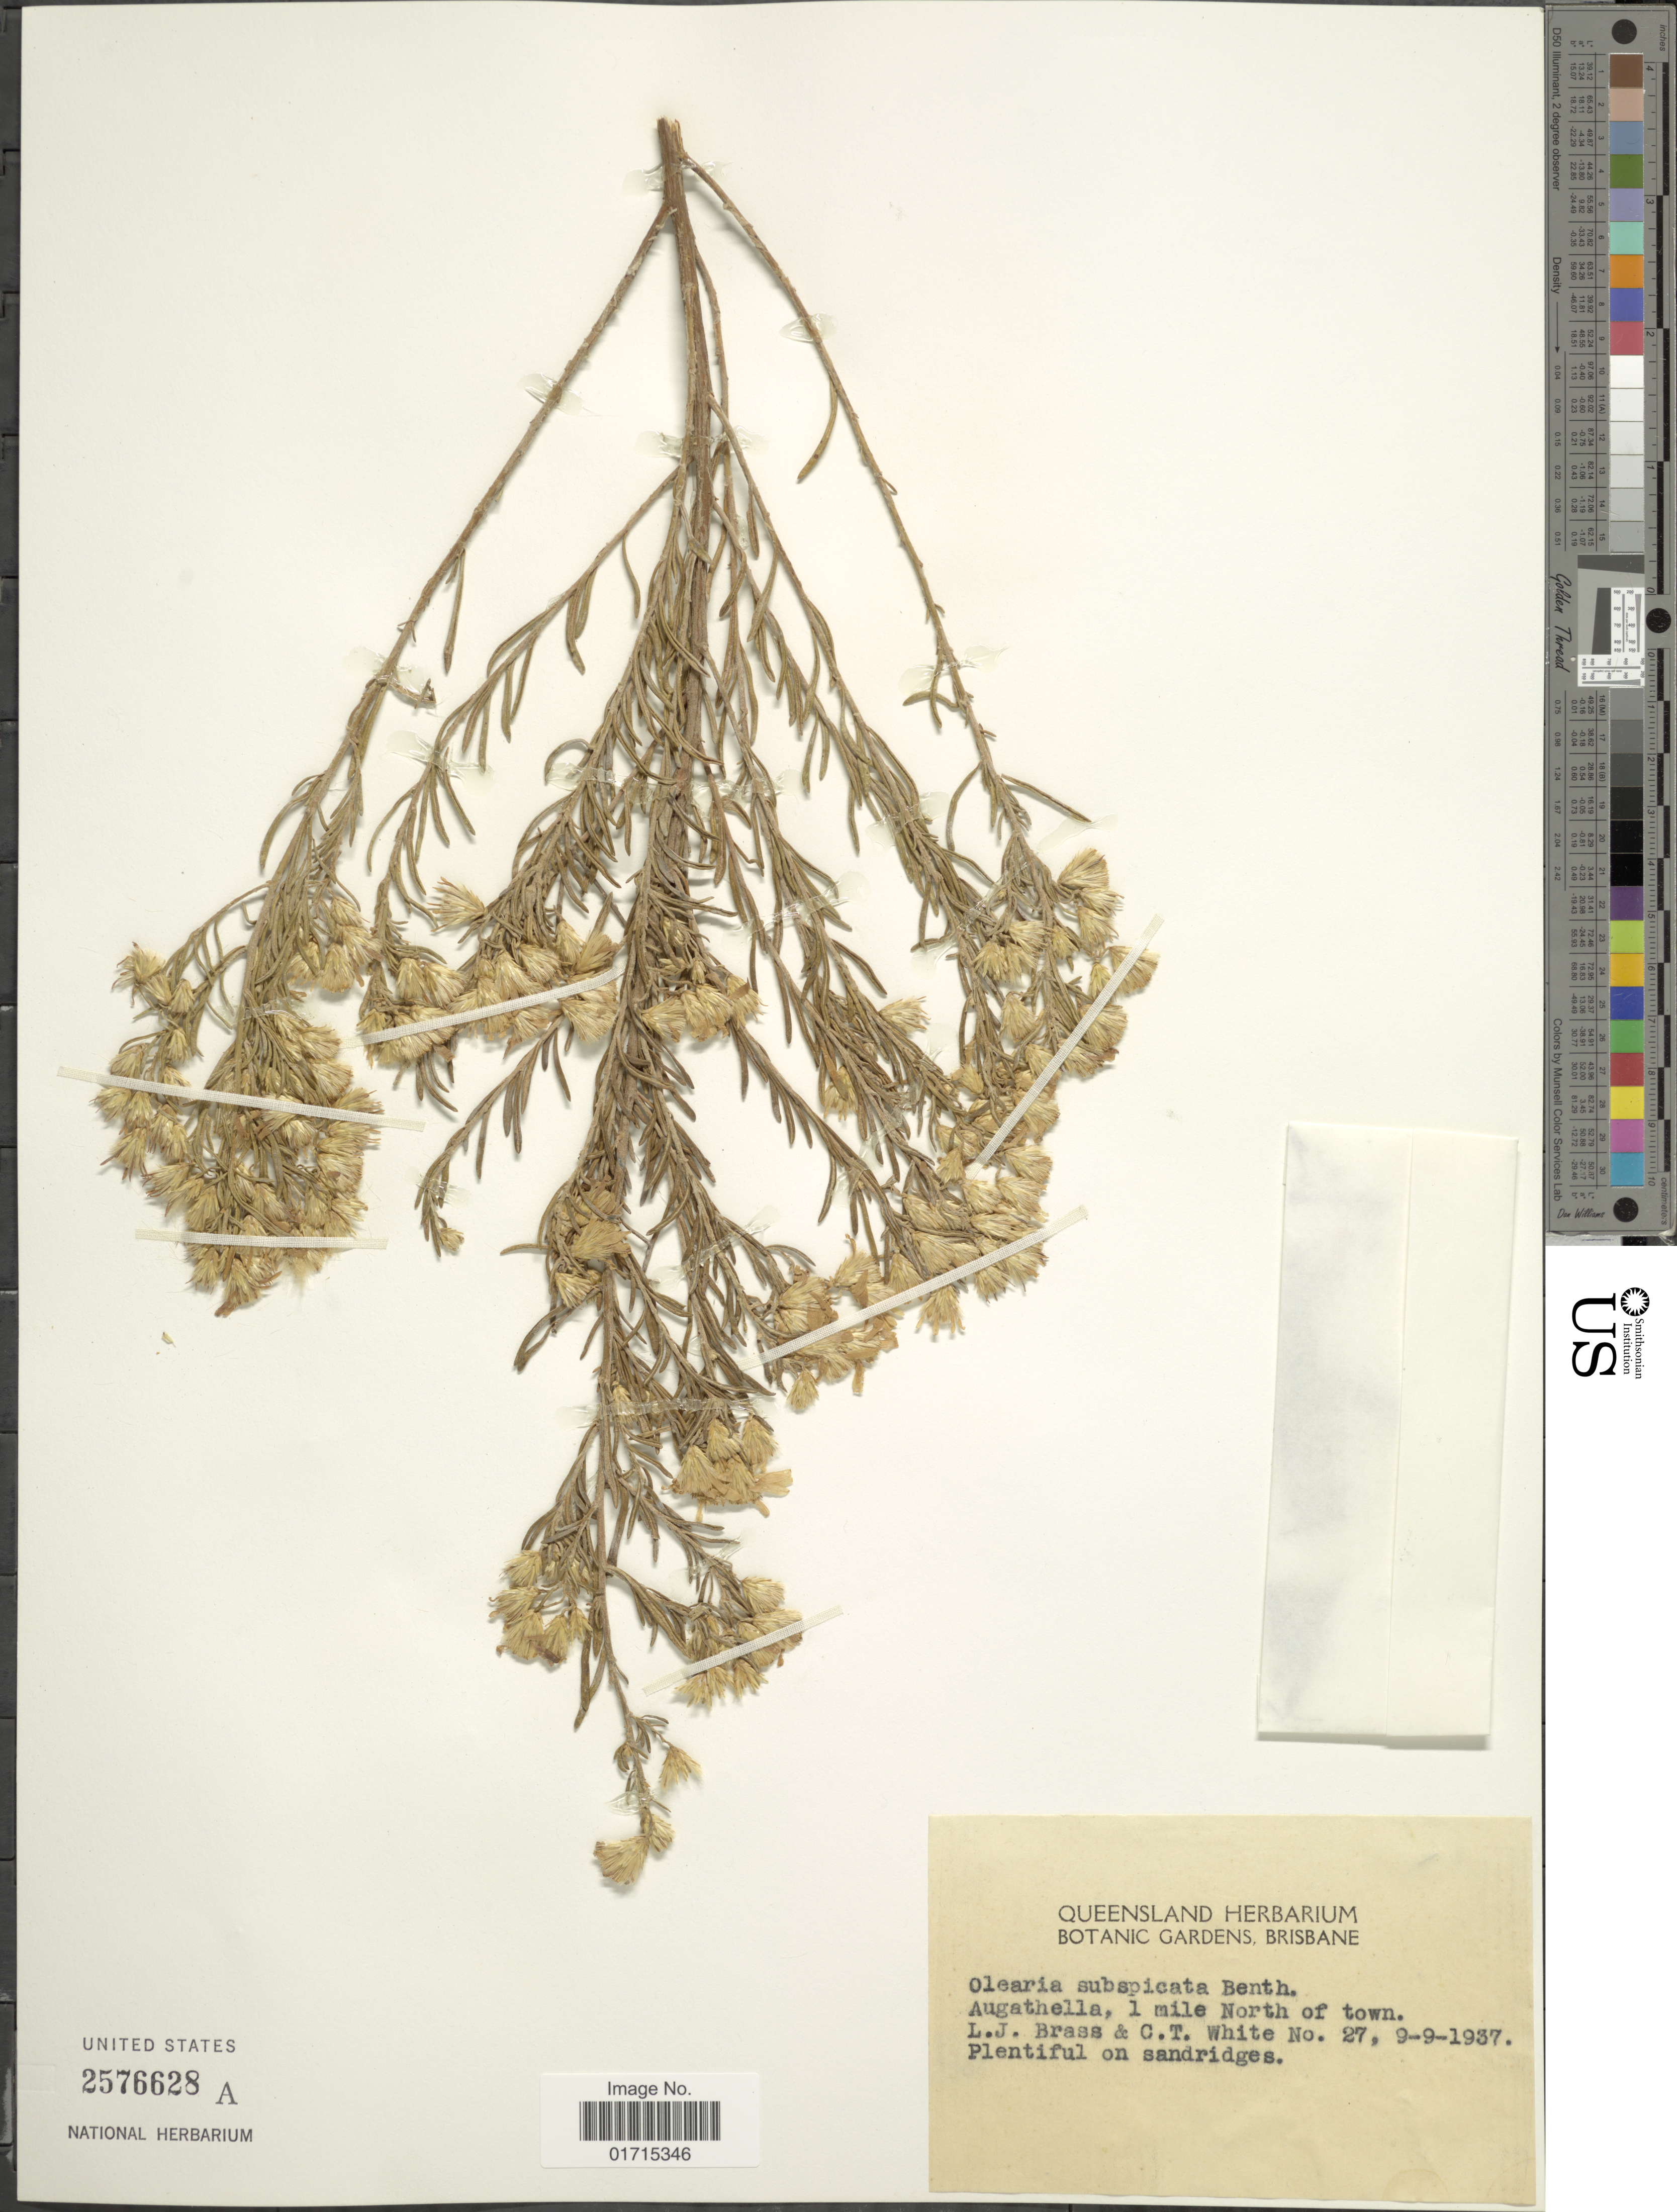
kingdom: Plantae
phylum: Tracheophyta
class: Magnoliopsida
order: Asterales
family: Asteraceae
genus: Olearia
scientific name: Olearia subspicata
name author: (Hook.) Benth.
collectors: L. J. Brass & C. T. White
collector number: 27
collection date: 1937-09-09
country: Australia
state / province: Queensland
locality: Queensland. Augathella, 1 miles North of town.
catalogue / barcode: US 2576628A